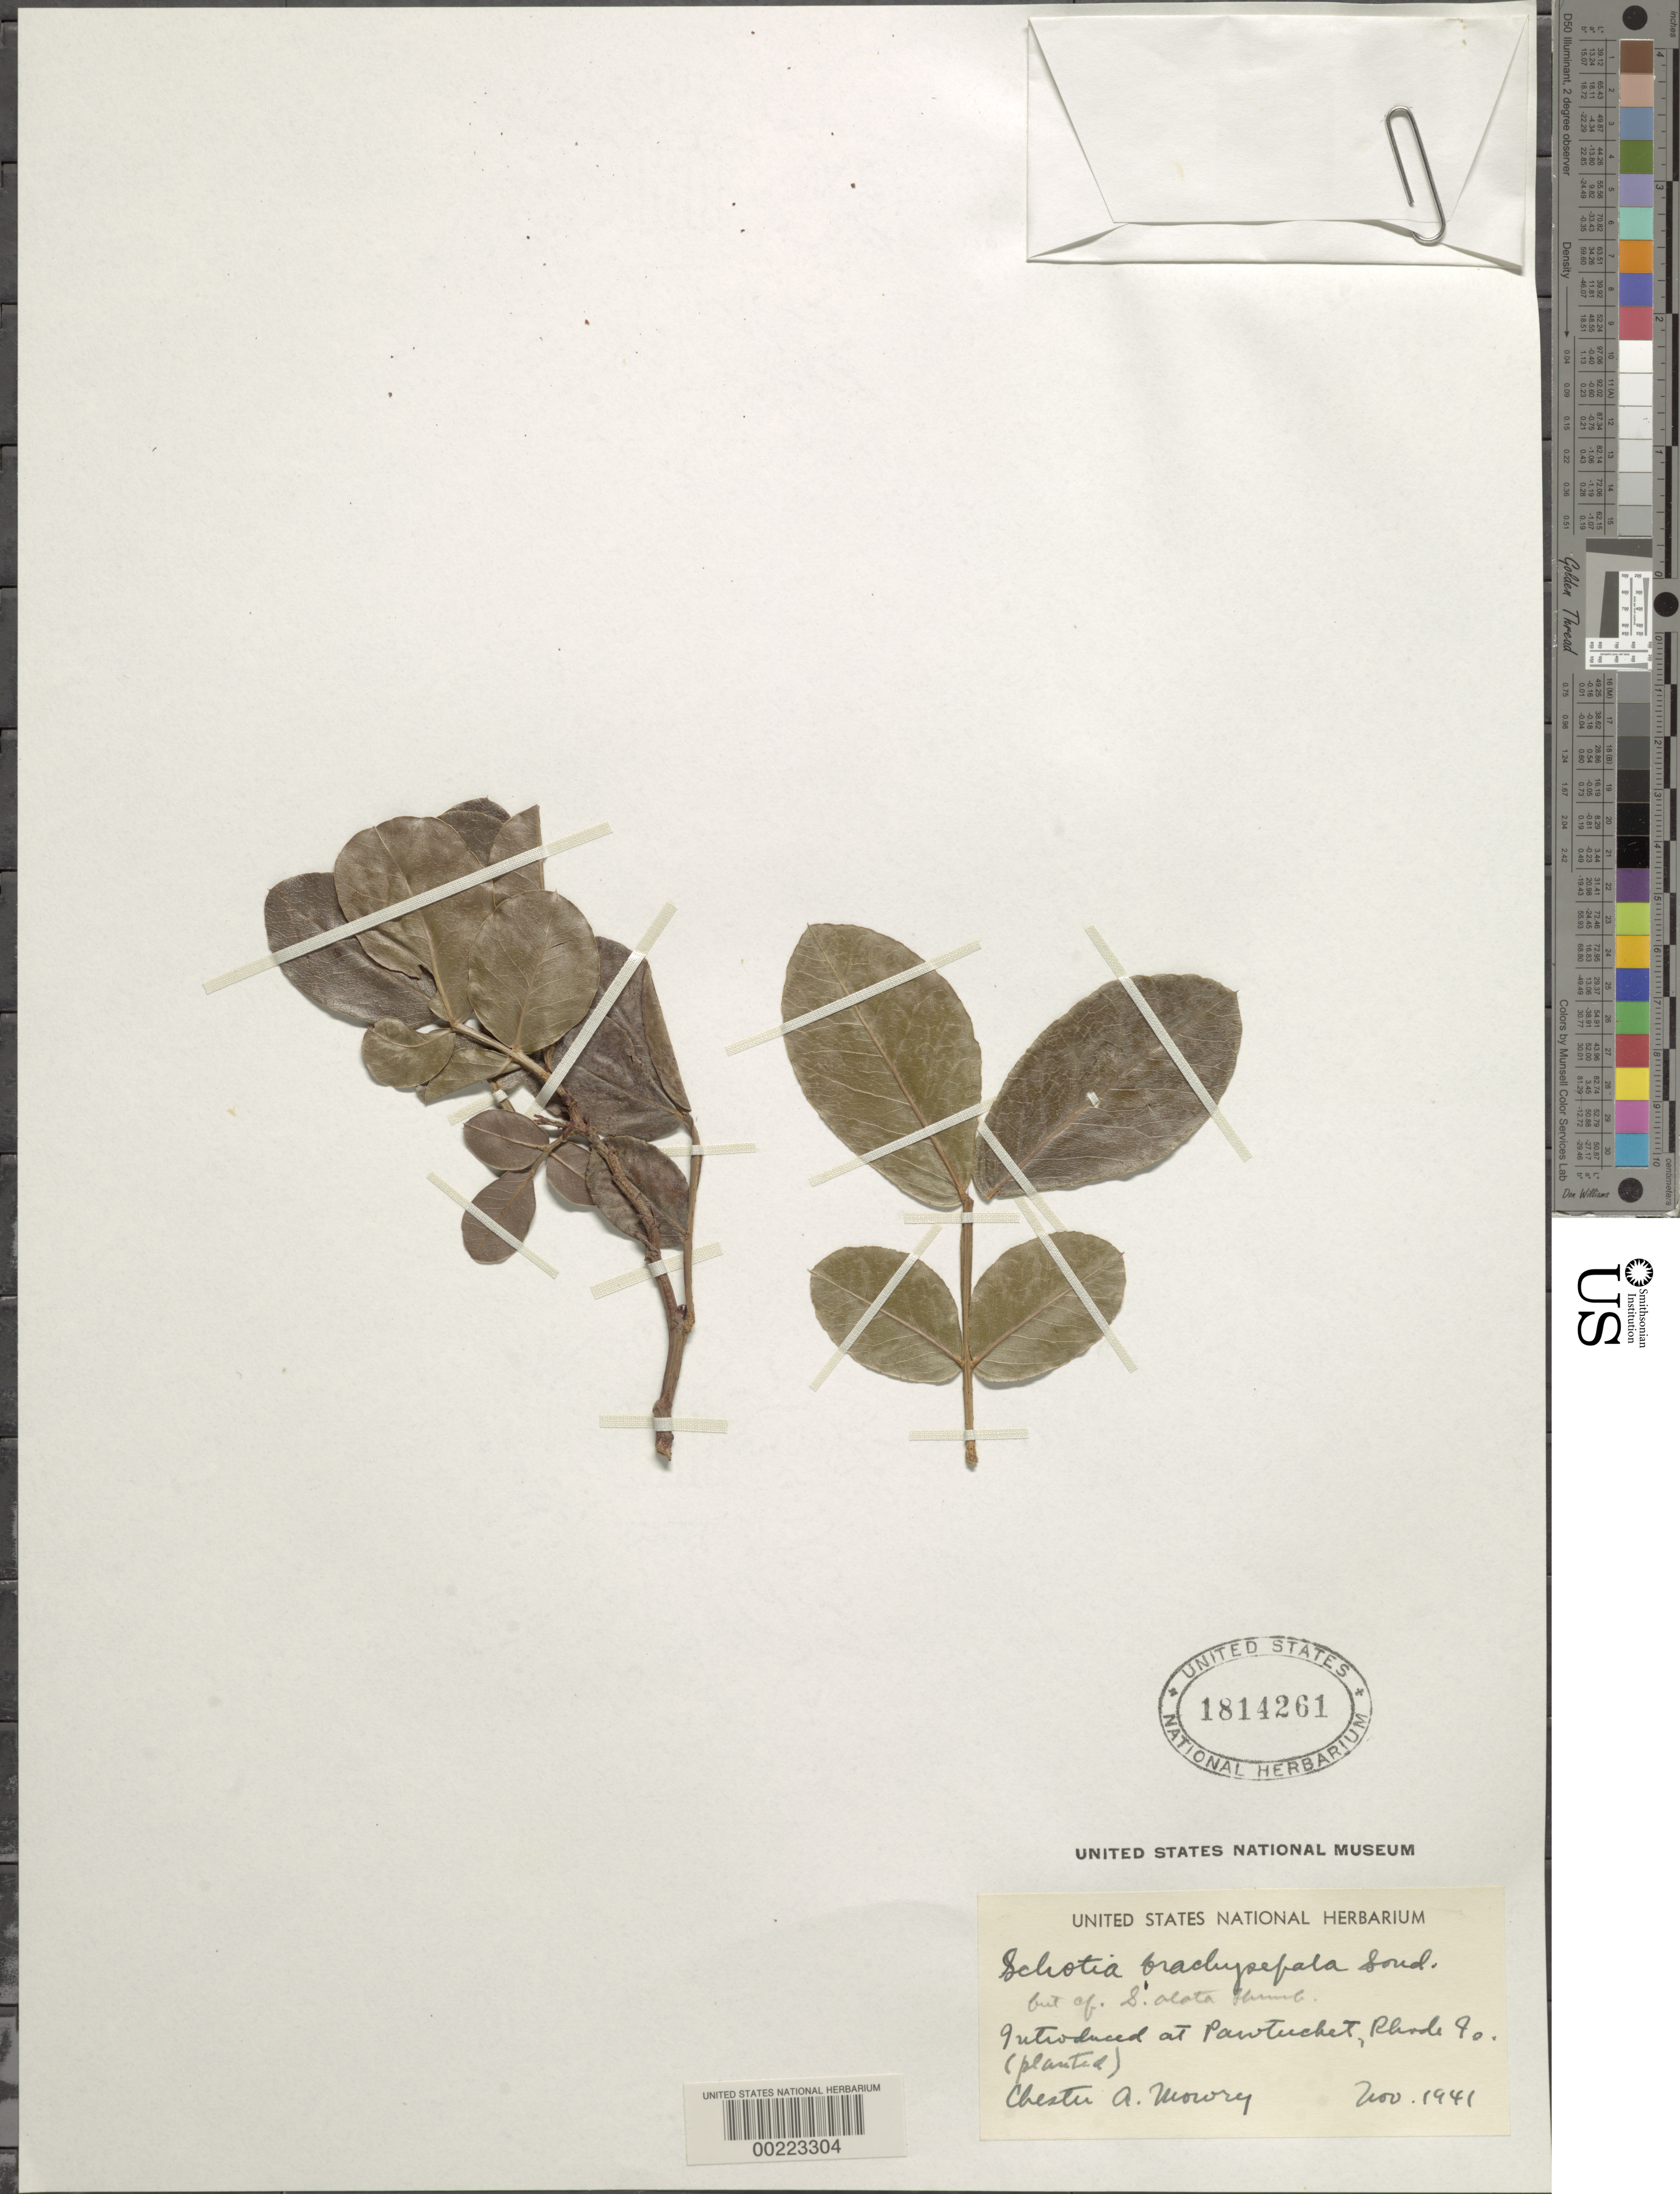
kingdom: Plantae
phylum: Tracheophyta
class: Magnoliopsida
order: Fabales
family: Fabaceae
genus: Schotia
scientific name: Schotia brachypetala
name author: Sond.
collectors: C. Mowry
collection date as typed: Nov 1941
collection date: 1941-11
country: United States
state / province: Rhode Island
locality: Pawtucket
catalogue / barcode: US 1814261